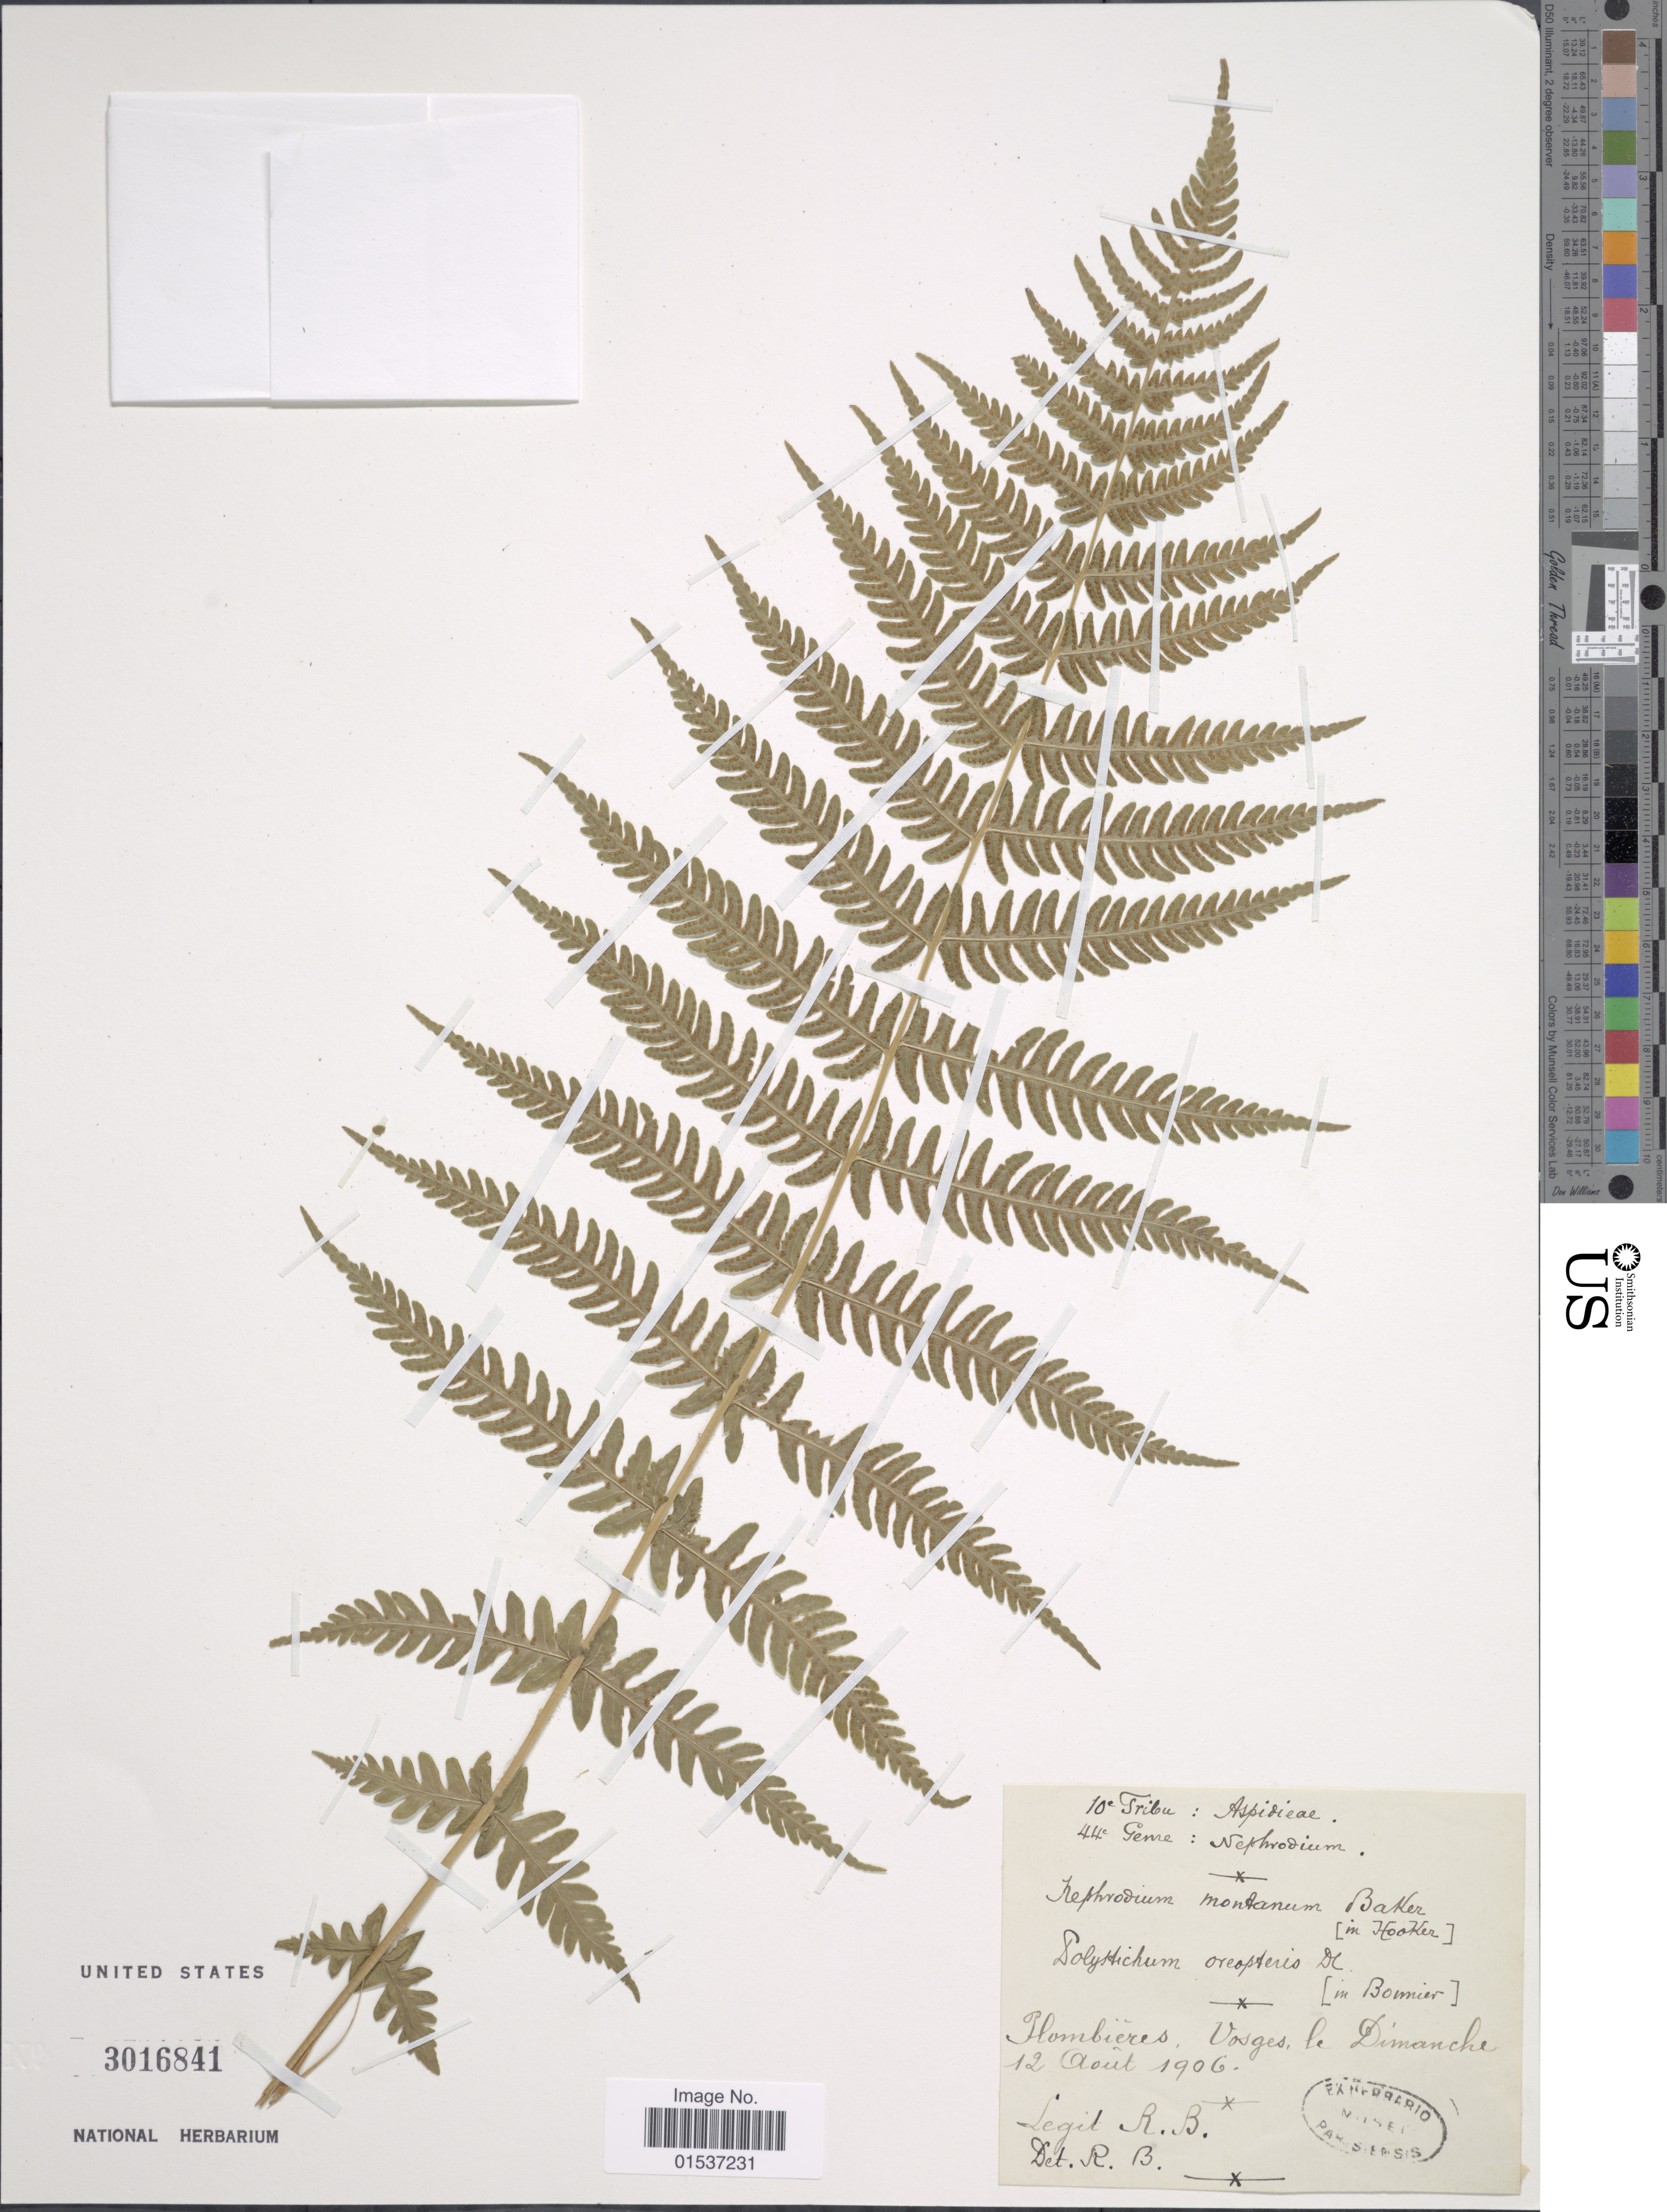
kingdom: Plantae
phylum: Tracheophyta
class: Polypodiopsida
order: Polypodiales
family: Thelypteridaceae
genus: Oreopteris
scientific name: Oreopteris limbosperma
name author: (All.) K. Iwats.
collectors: R. B.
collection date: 1906-08-12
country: France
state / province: Grand Est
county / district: Vosges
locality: Flombieres, Vosges, les Dimanche.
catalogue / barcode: US 3016841